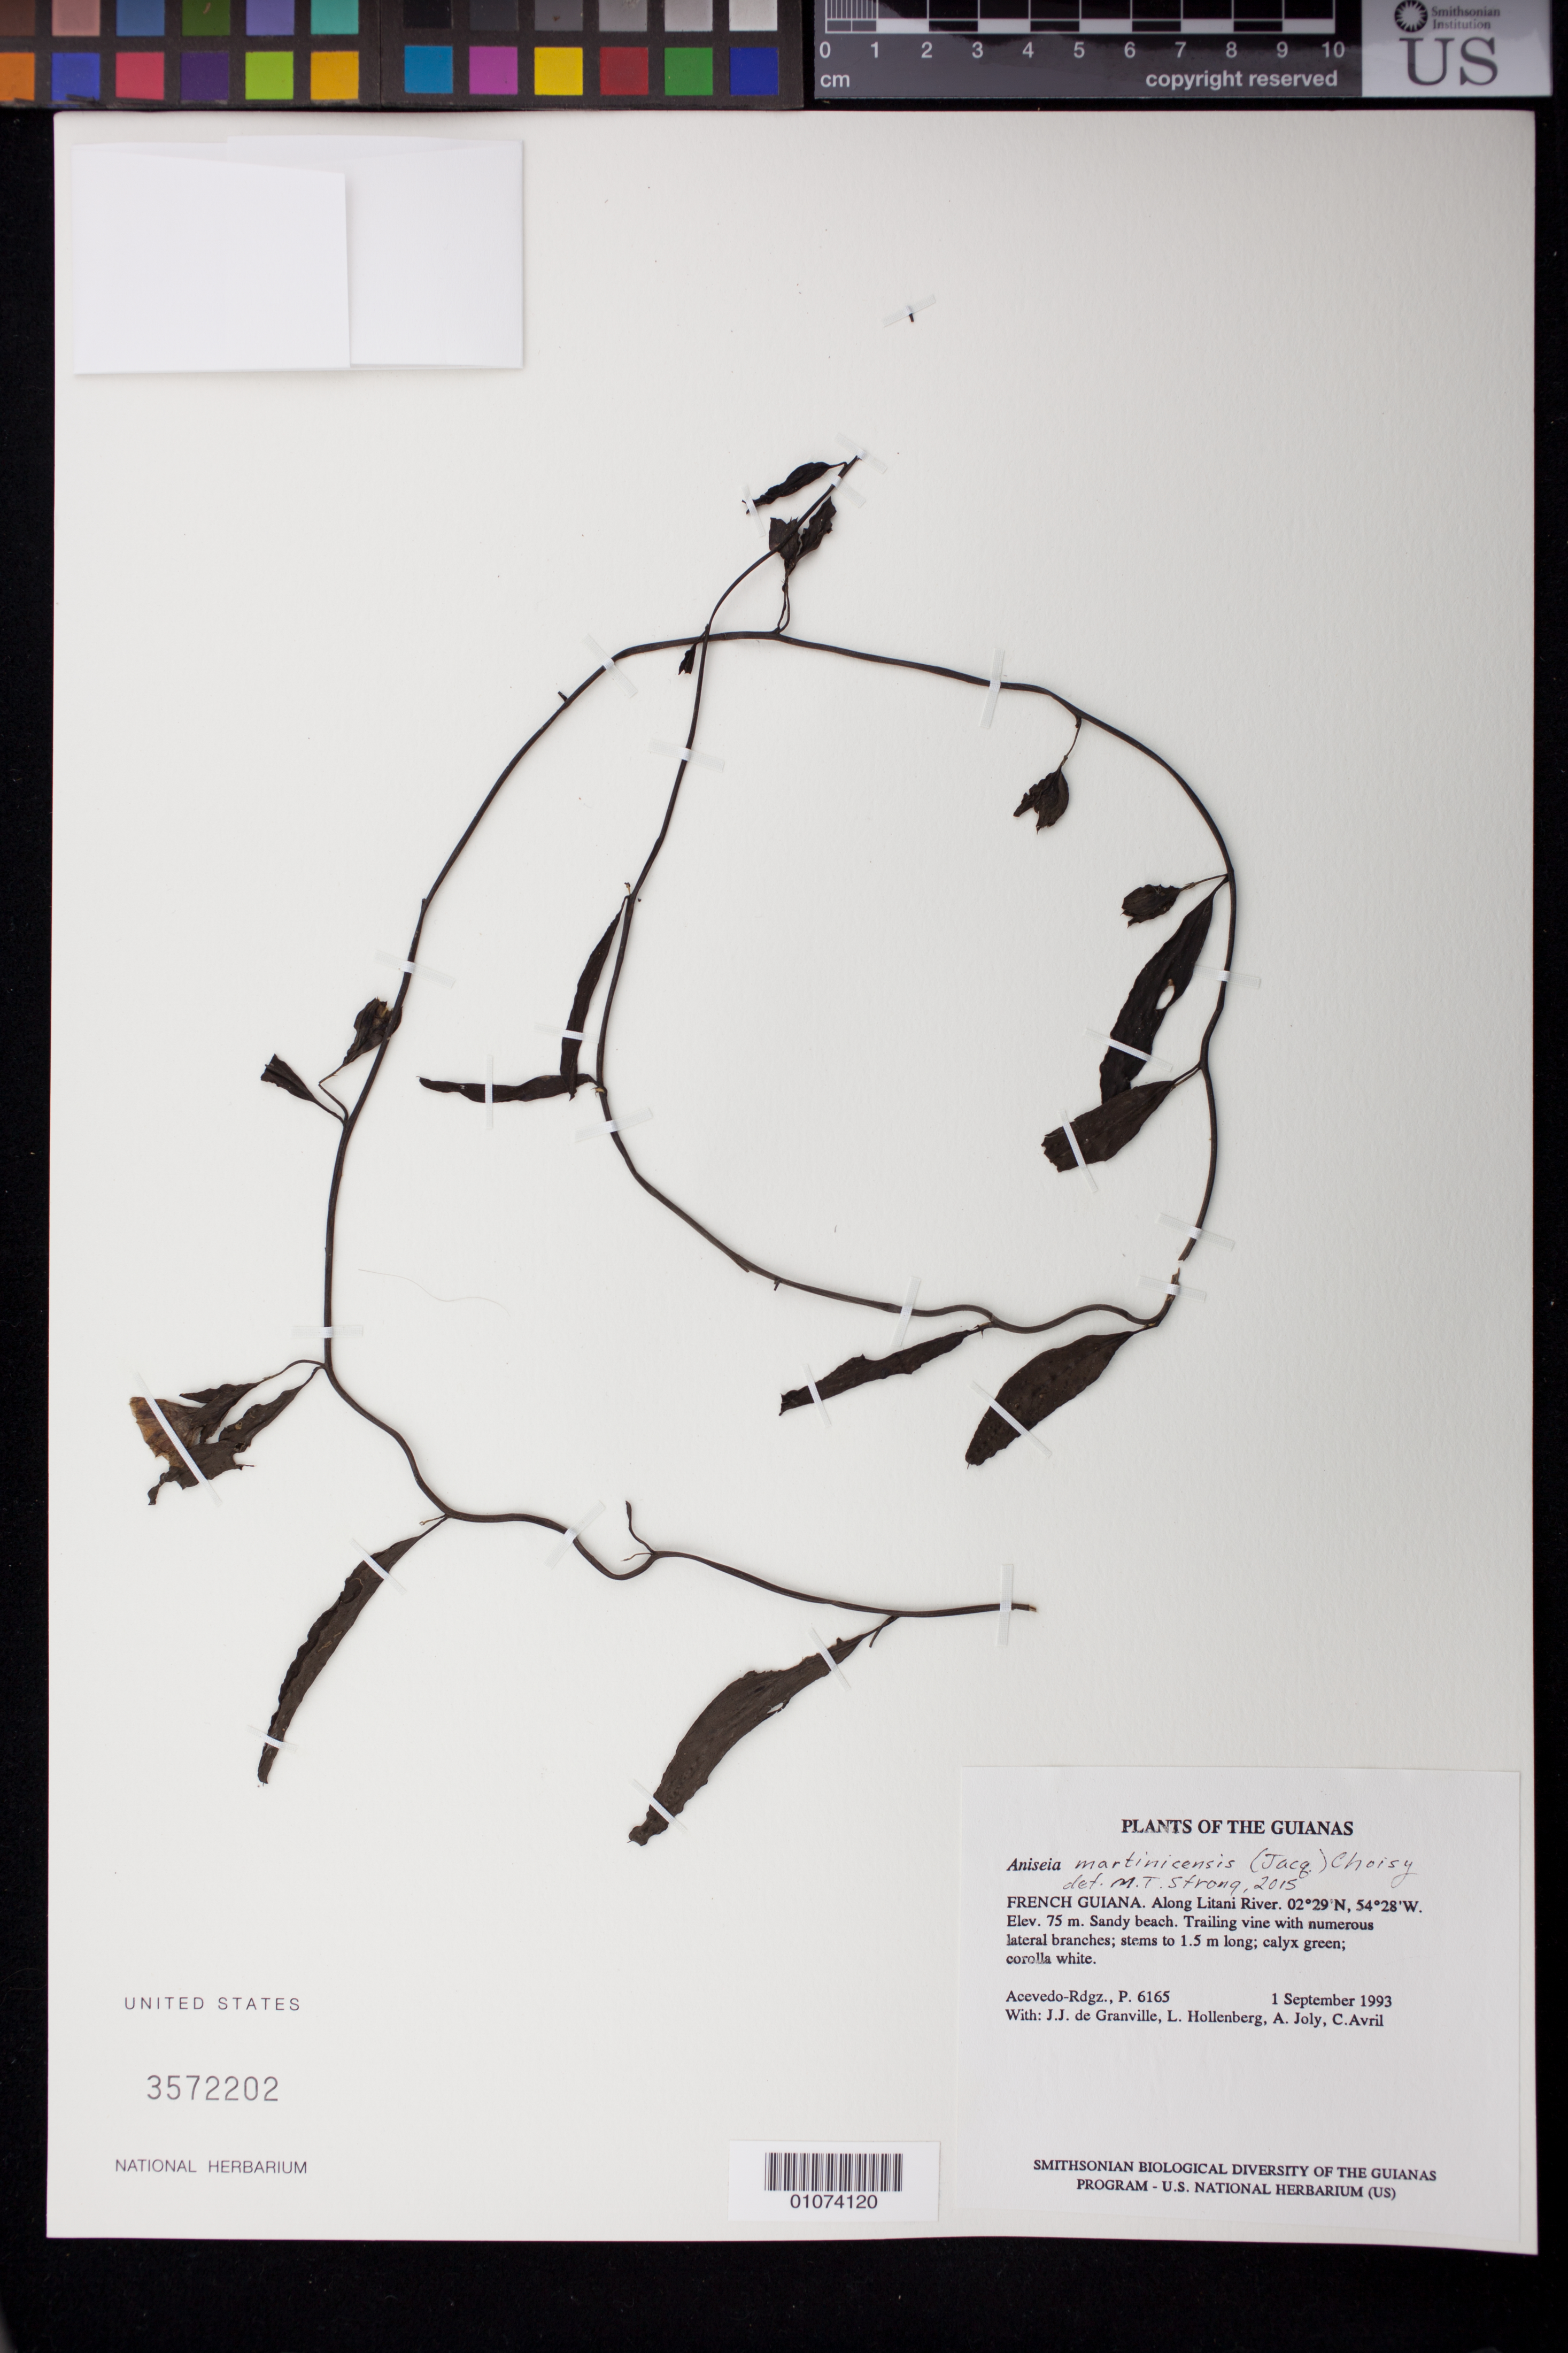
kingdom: Plantae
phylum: Tracheophyta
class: Magnoliopsida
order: Solanales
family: Convolvulaceae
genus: Aniseia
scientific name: Aniseia martinicensis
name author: (Jacq.) Choisy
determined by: Strong, M. T., (US), Smithsonian Institution - National Museum of Natural History (UNITED STATES)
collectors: P. Acevedo-Rodr., J.-J. de Granville, L. Hollenberg, A. Joly & C. Avril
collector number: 6165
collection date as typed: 1 September 1993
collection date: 1993-09-01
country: French Guiana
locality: Along Litani River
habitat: Sandy beach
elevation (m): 75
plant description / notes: K, MO, US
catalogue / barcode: US 3572202